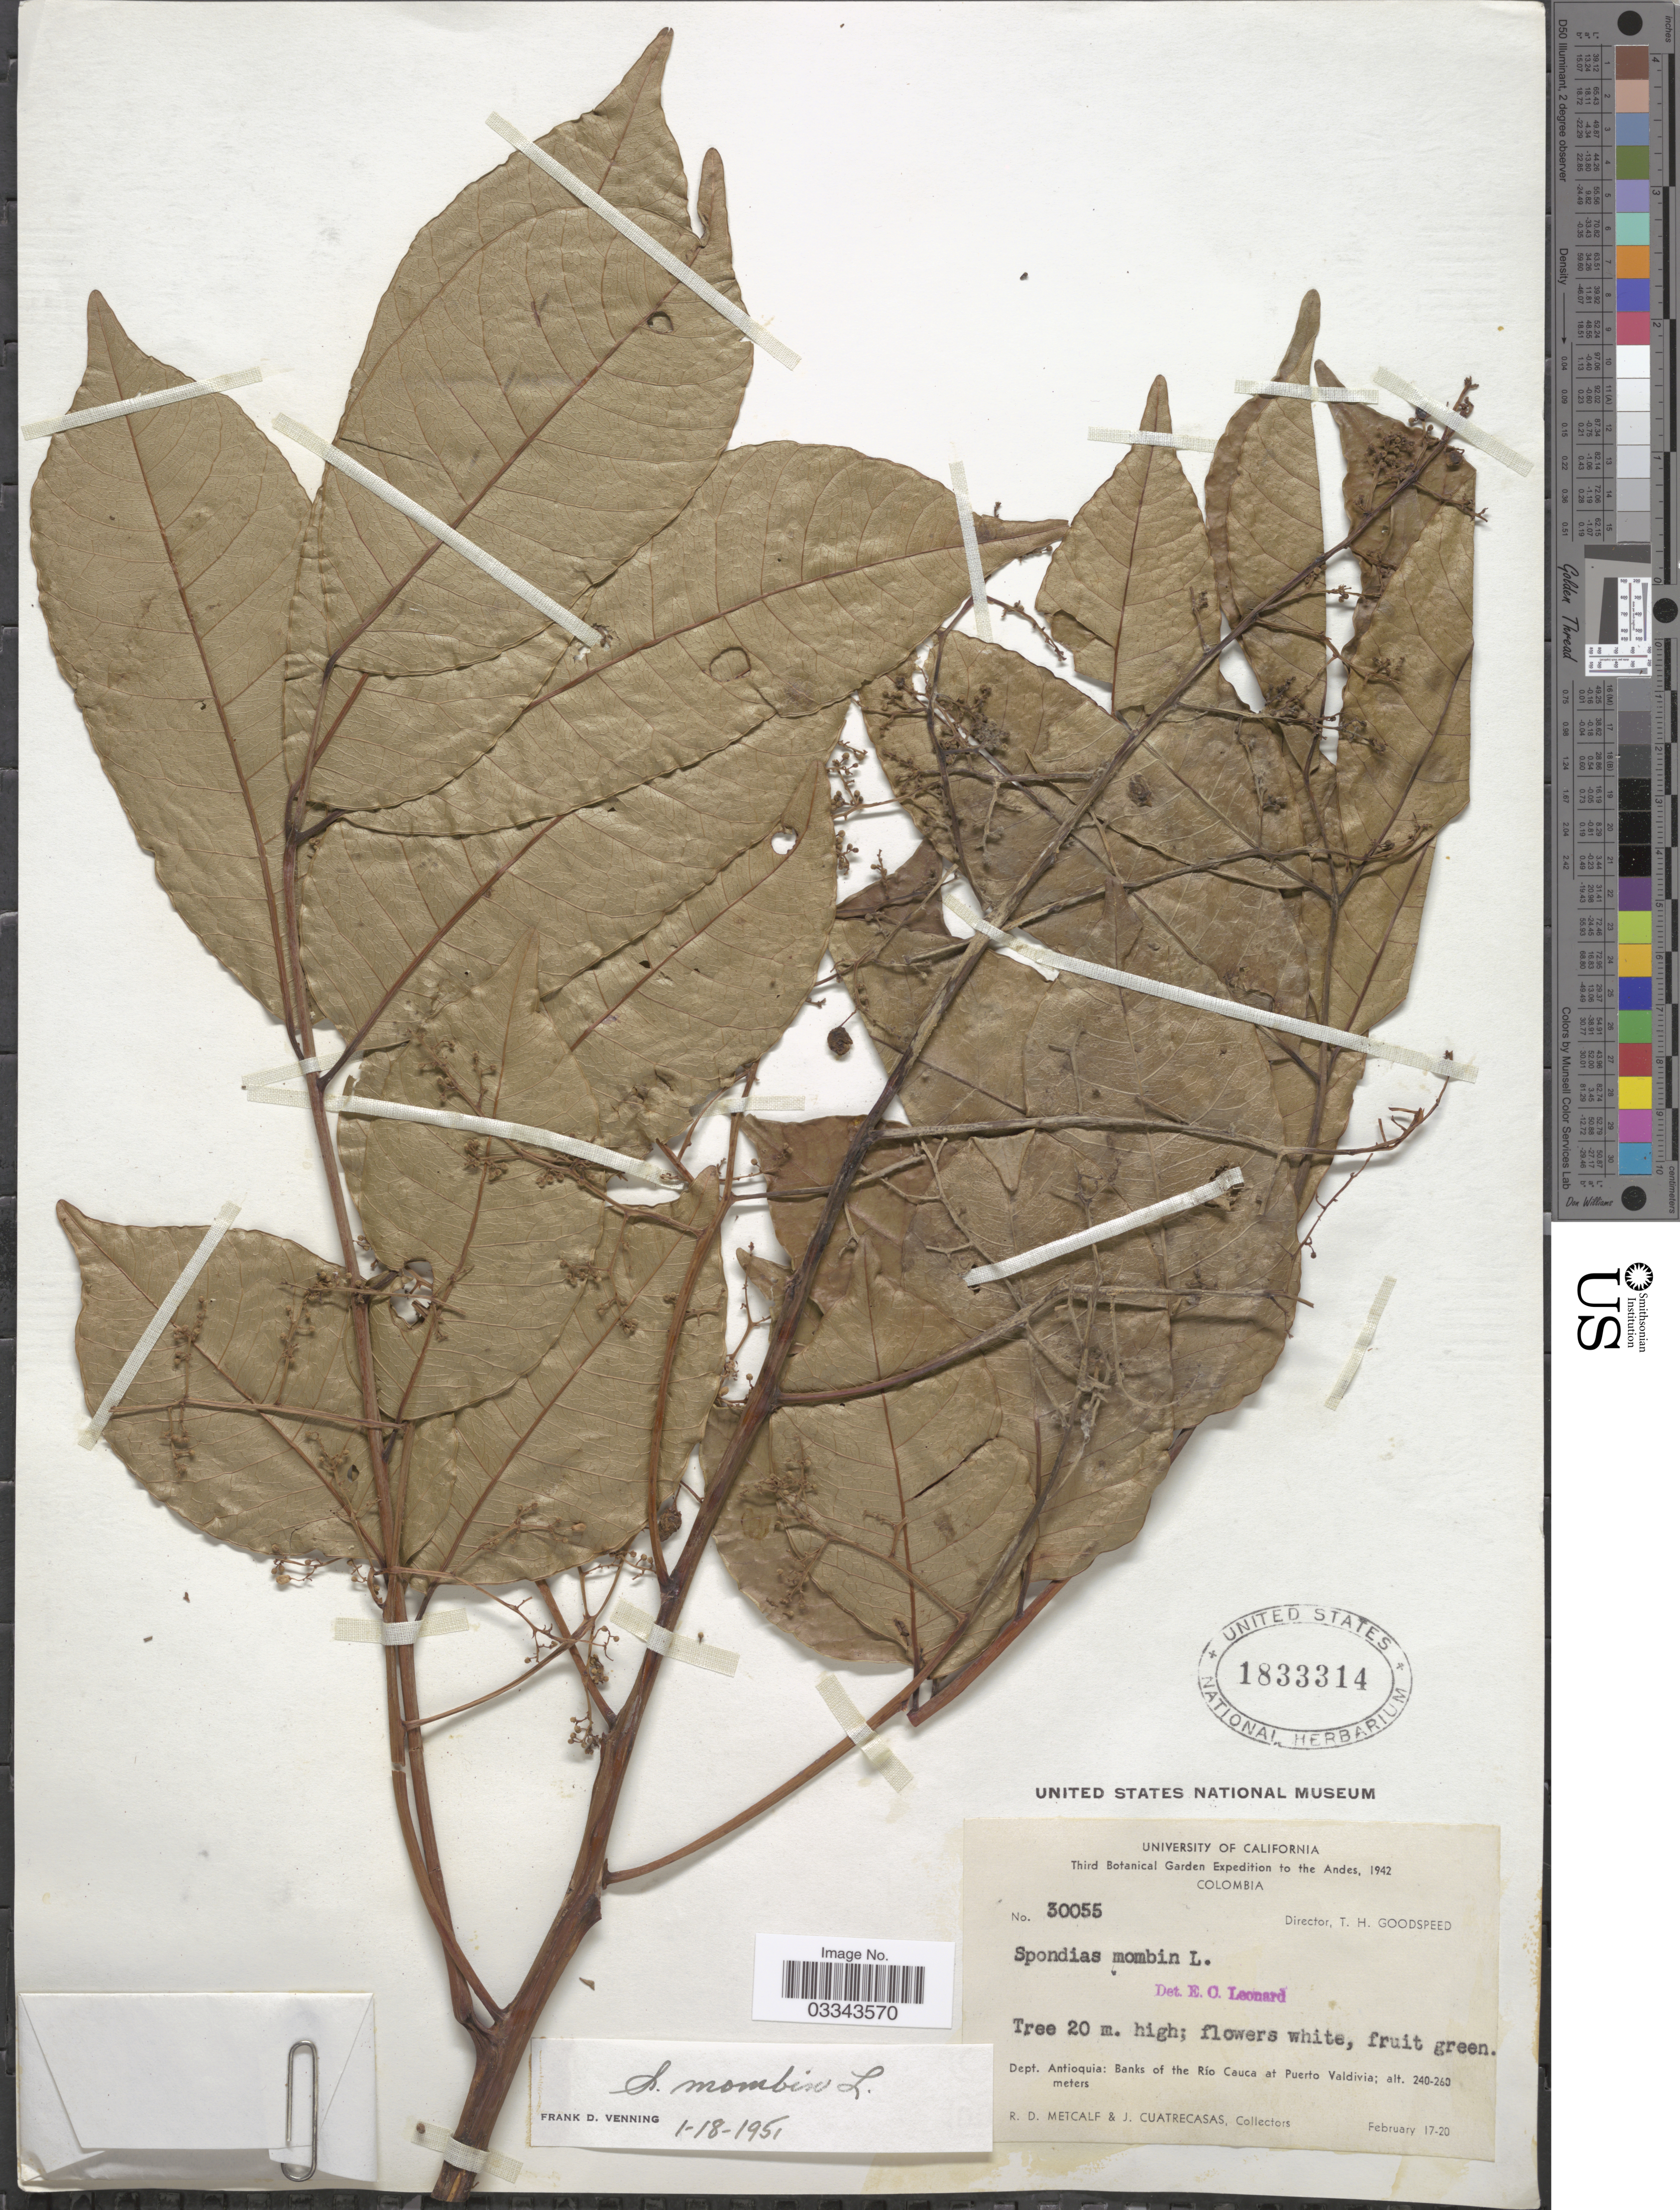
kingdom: Plantae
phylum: Tracheophyta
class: Magnoliopsida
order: Sapindales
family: Anacardiaceae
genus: Spondias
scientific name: Spondias mombin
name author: L.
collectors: R. D. Metcalf & J. Cuatrecasas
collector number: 30055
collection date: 1942-02-17/1942-02-20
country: Colombia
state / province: Antioquia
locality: The Andes, Dept. Antioquia: Banks of the Río Cauca at Puerto Valdivia.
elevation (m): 240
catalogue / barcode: US 1833314